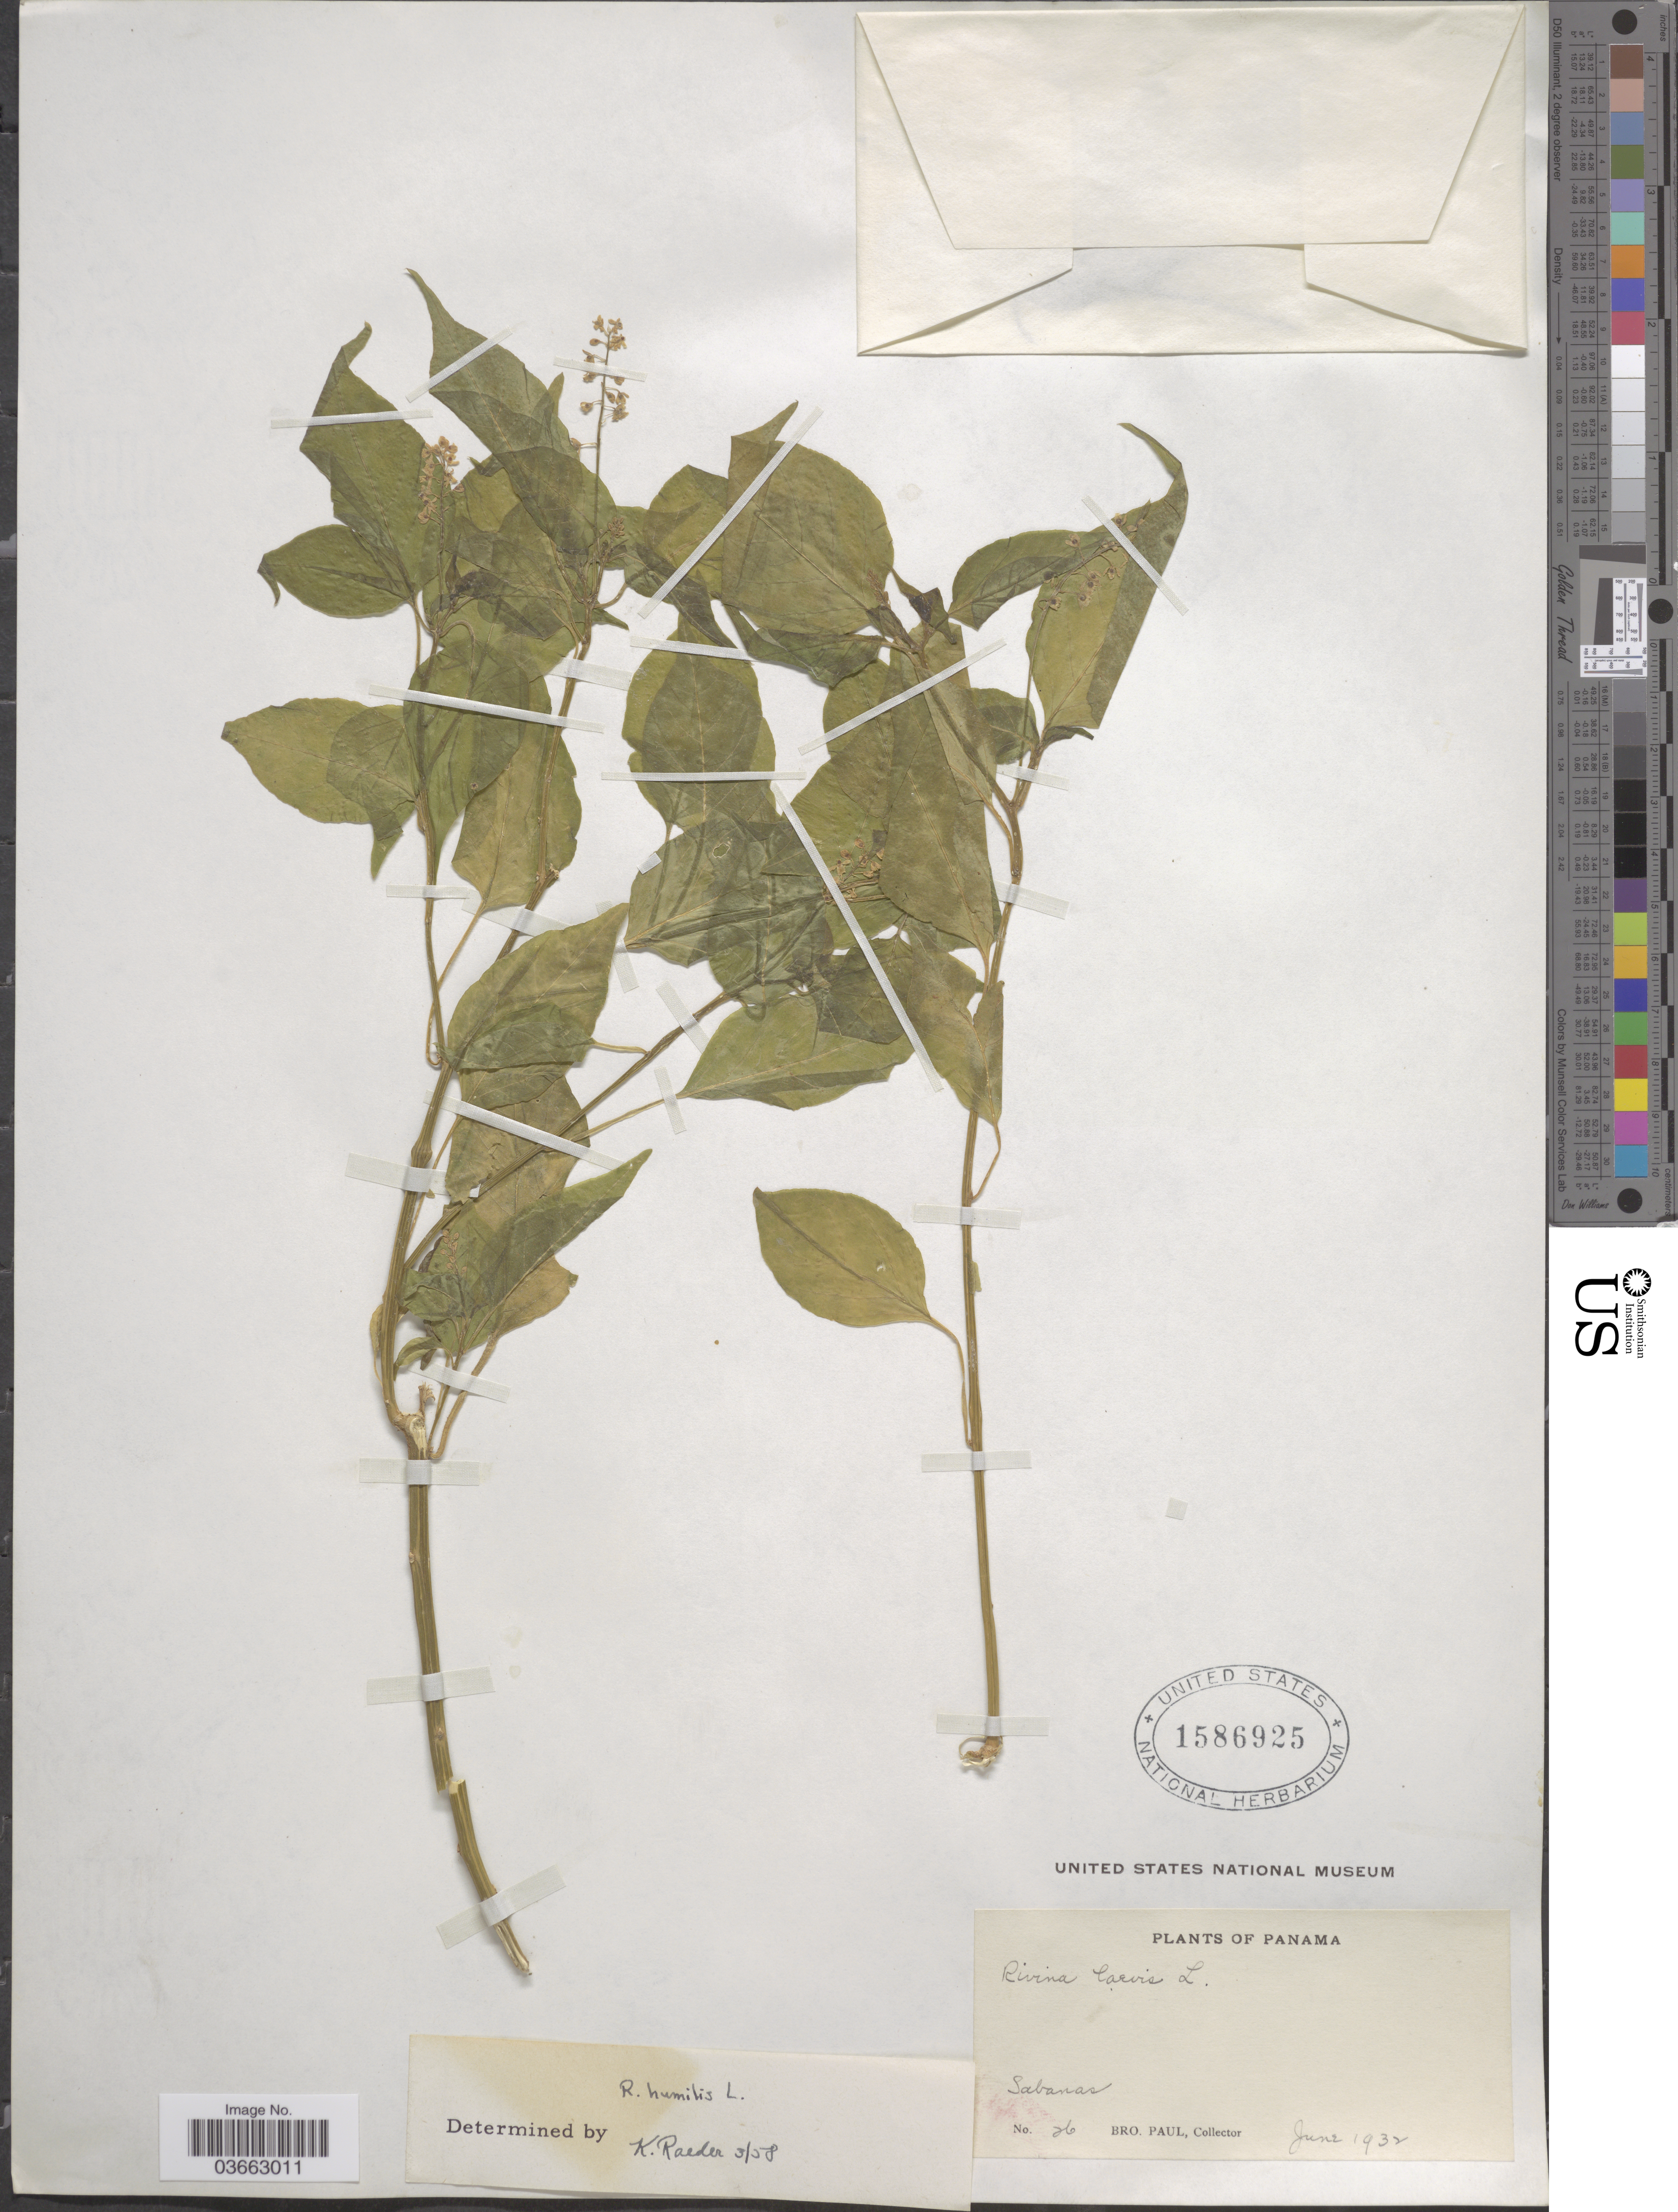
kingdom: Plantae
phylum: Tracheophyta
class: Magnoliopsida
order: Caryophyllales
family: Phytolaccaceae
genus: Rivina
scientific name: Rivina humilis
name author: L.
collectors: B. Paul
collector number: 26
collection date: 1932-06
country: Panama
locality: Sabanas.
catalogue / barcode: US 1586925